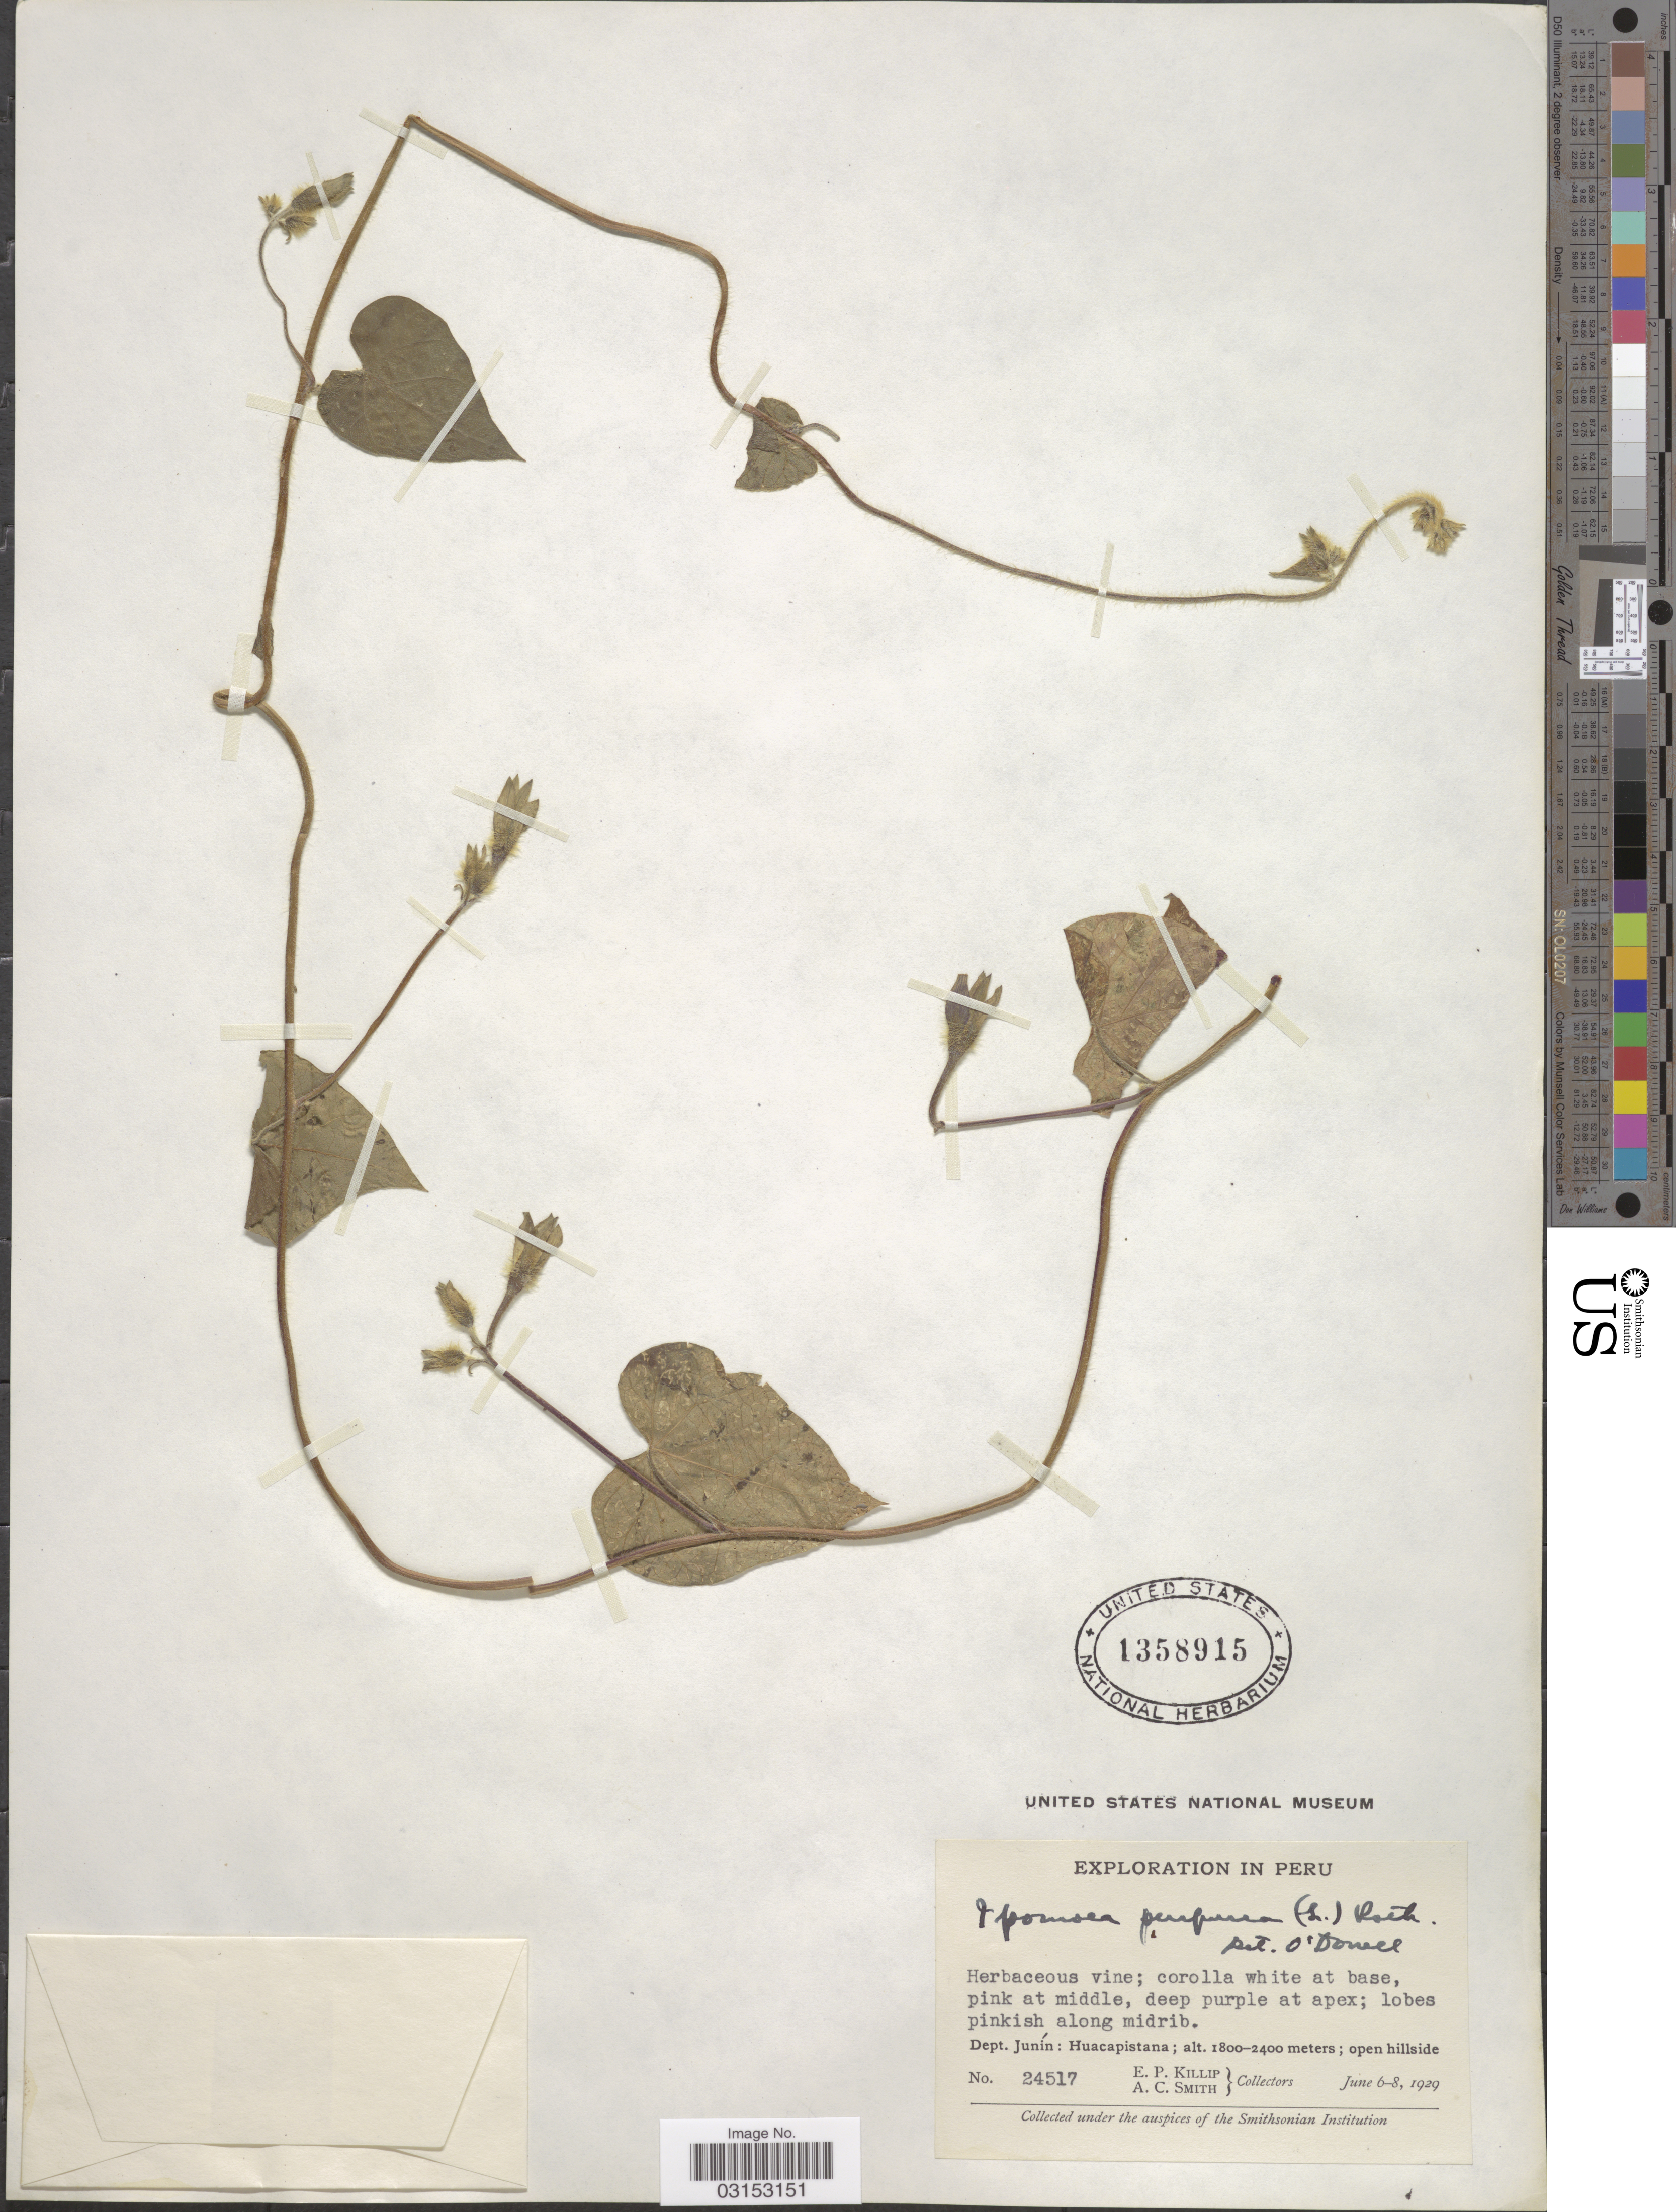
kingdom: Plantae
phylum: Tracheophyta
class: Magnoliopsida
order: Solanales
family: Convolvulaceae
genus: Ipomoea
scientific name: Ipomoea purpurea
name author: (L.) Roth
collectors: E. P. Killip & A. C. Smith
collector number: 24517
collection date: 1929-06-06/1929-06-08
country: Peru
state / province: Junín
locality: Dept. Junín: Huacapistana.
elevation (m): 1800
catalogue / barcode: US 1358915